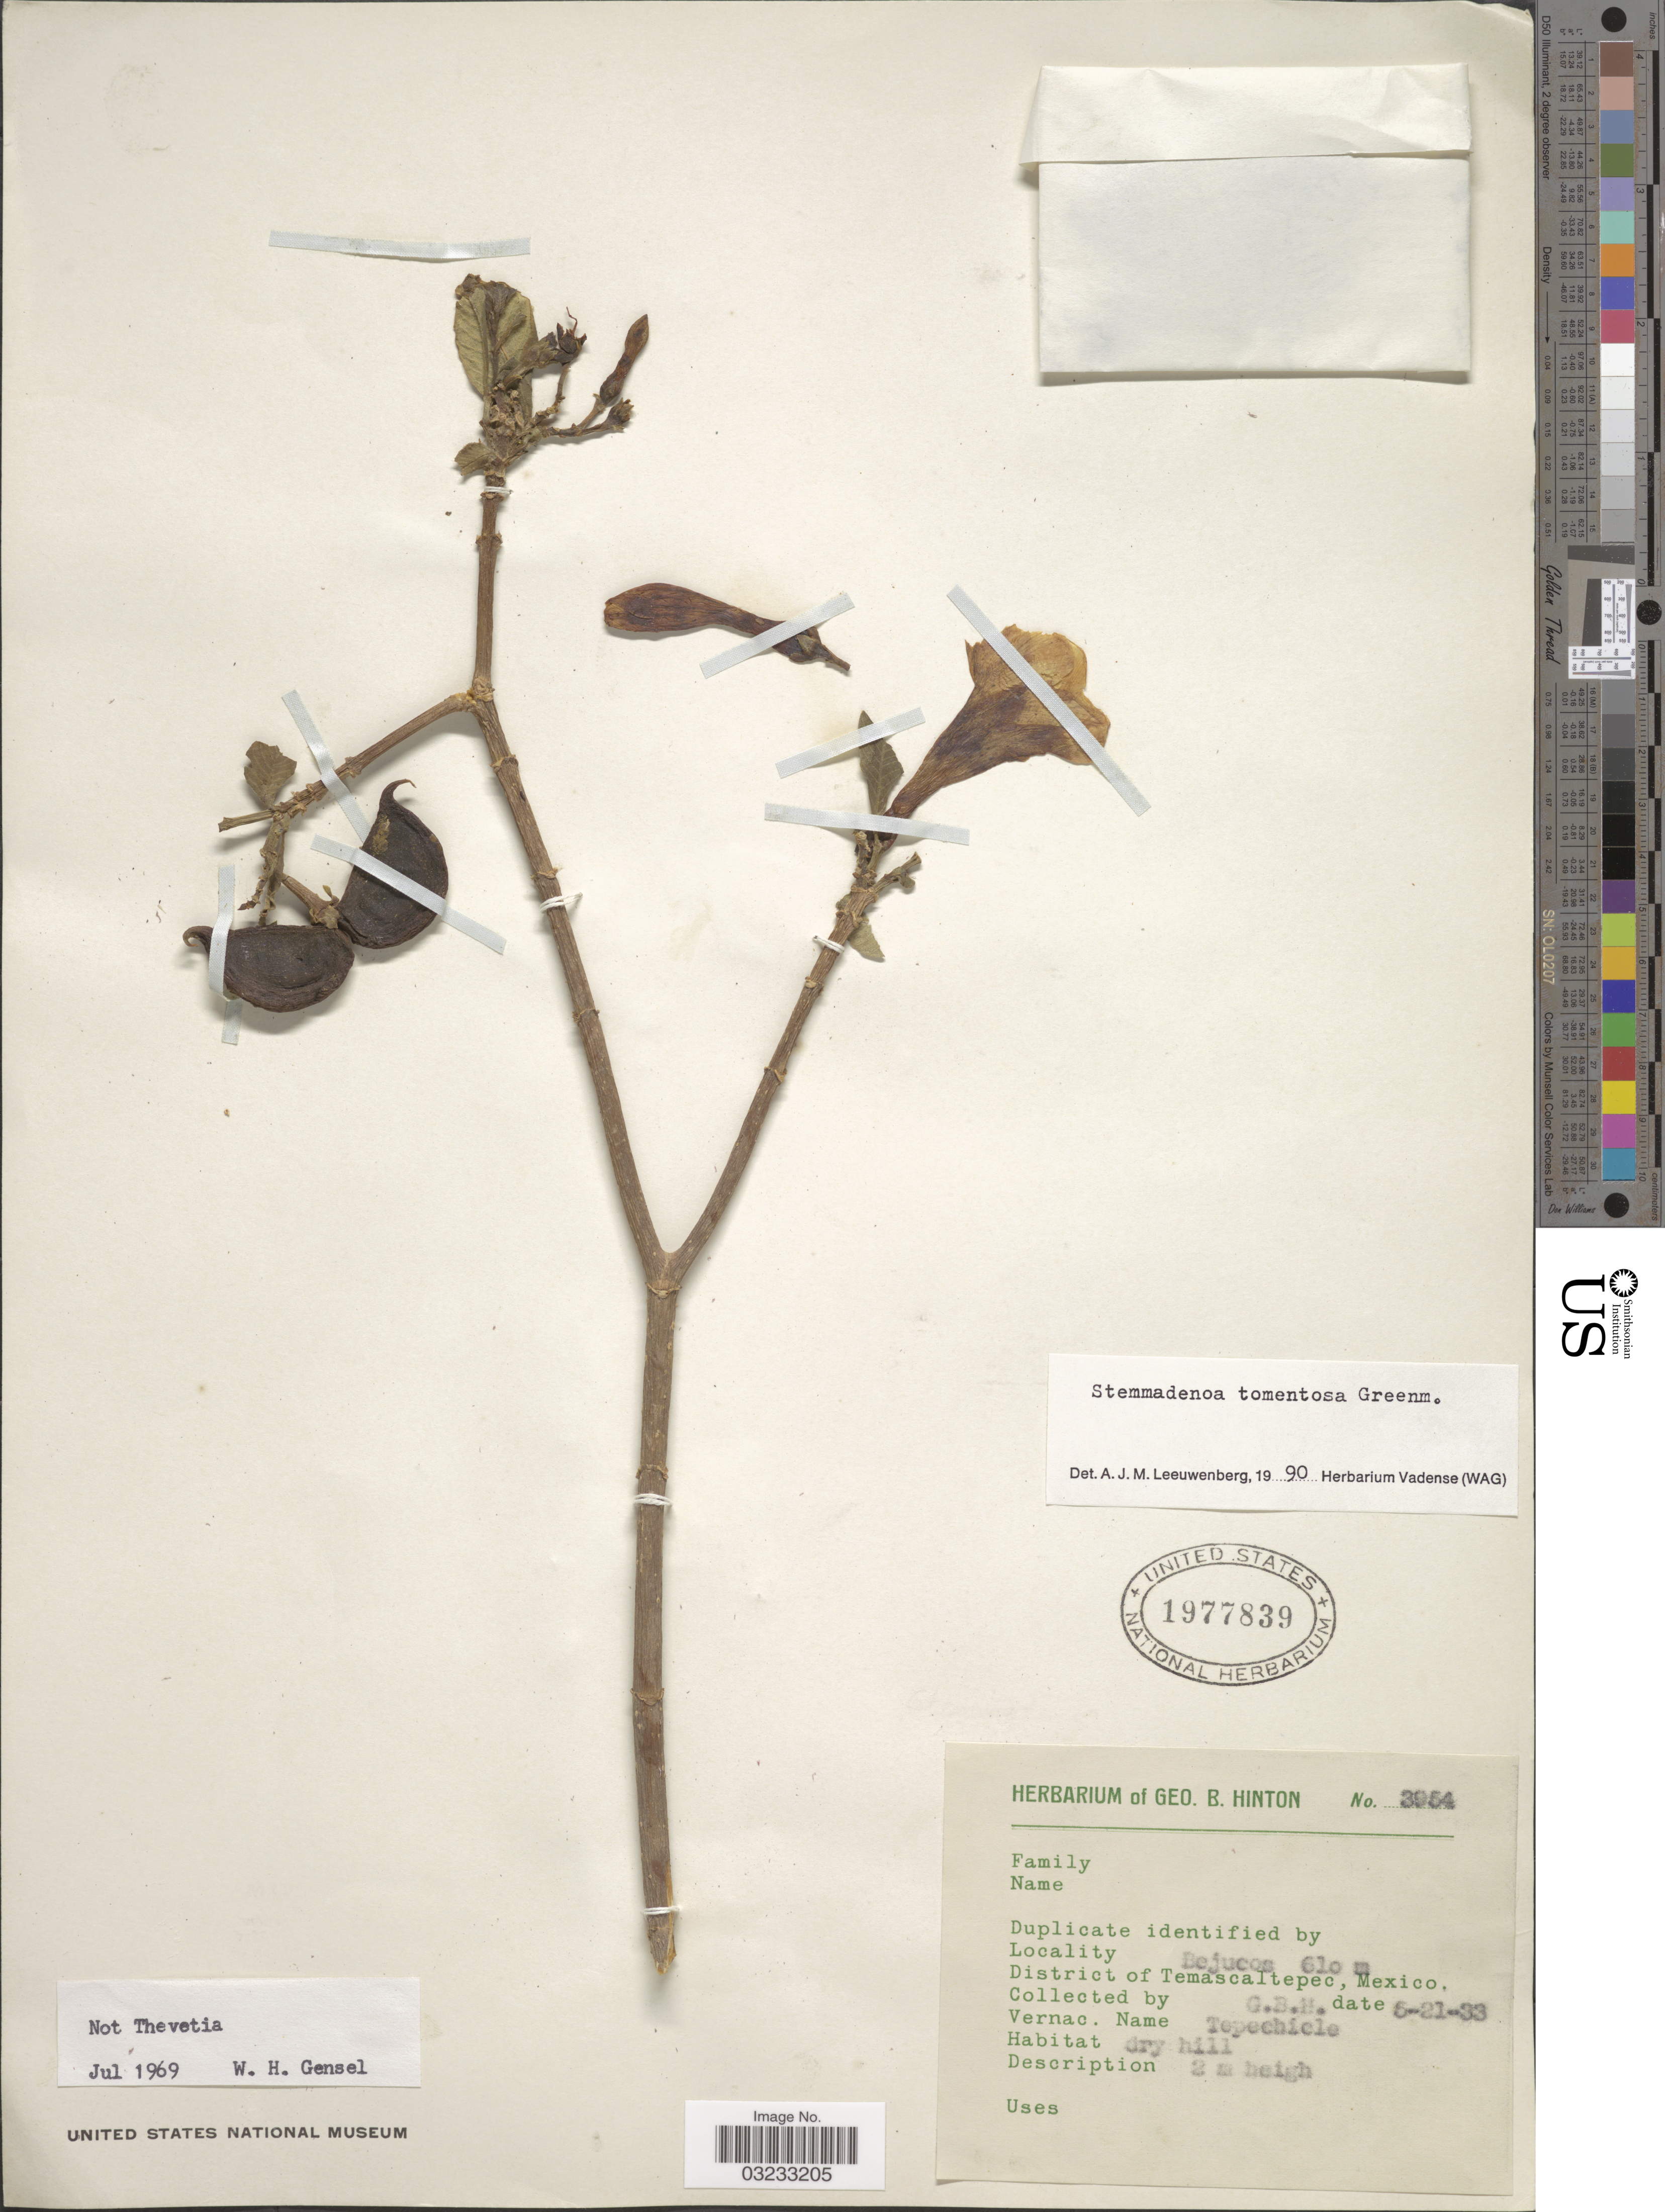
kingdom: Plantae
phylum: Tracheophyta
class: Magnoliopsida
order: Gentianales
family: Apocynaceae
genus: Stemmadenia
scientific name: Stemmadenia tomentosa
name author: Greenm.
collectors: G. B. Hinton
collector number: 3954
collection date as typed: Transcribed d/m/y: 21/5/33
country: Mexico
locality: Bejucos. District of Temascaltepec.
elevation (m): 610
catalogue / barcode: US 1977839